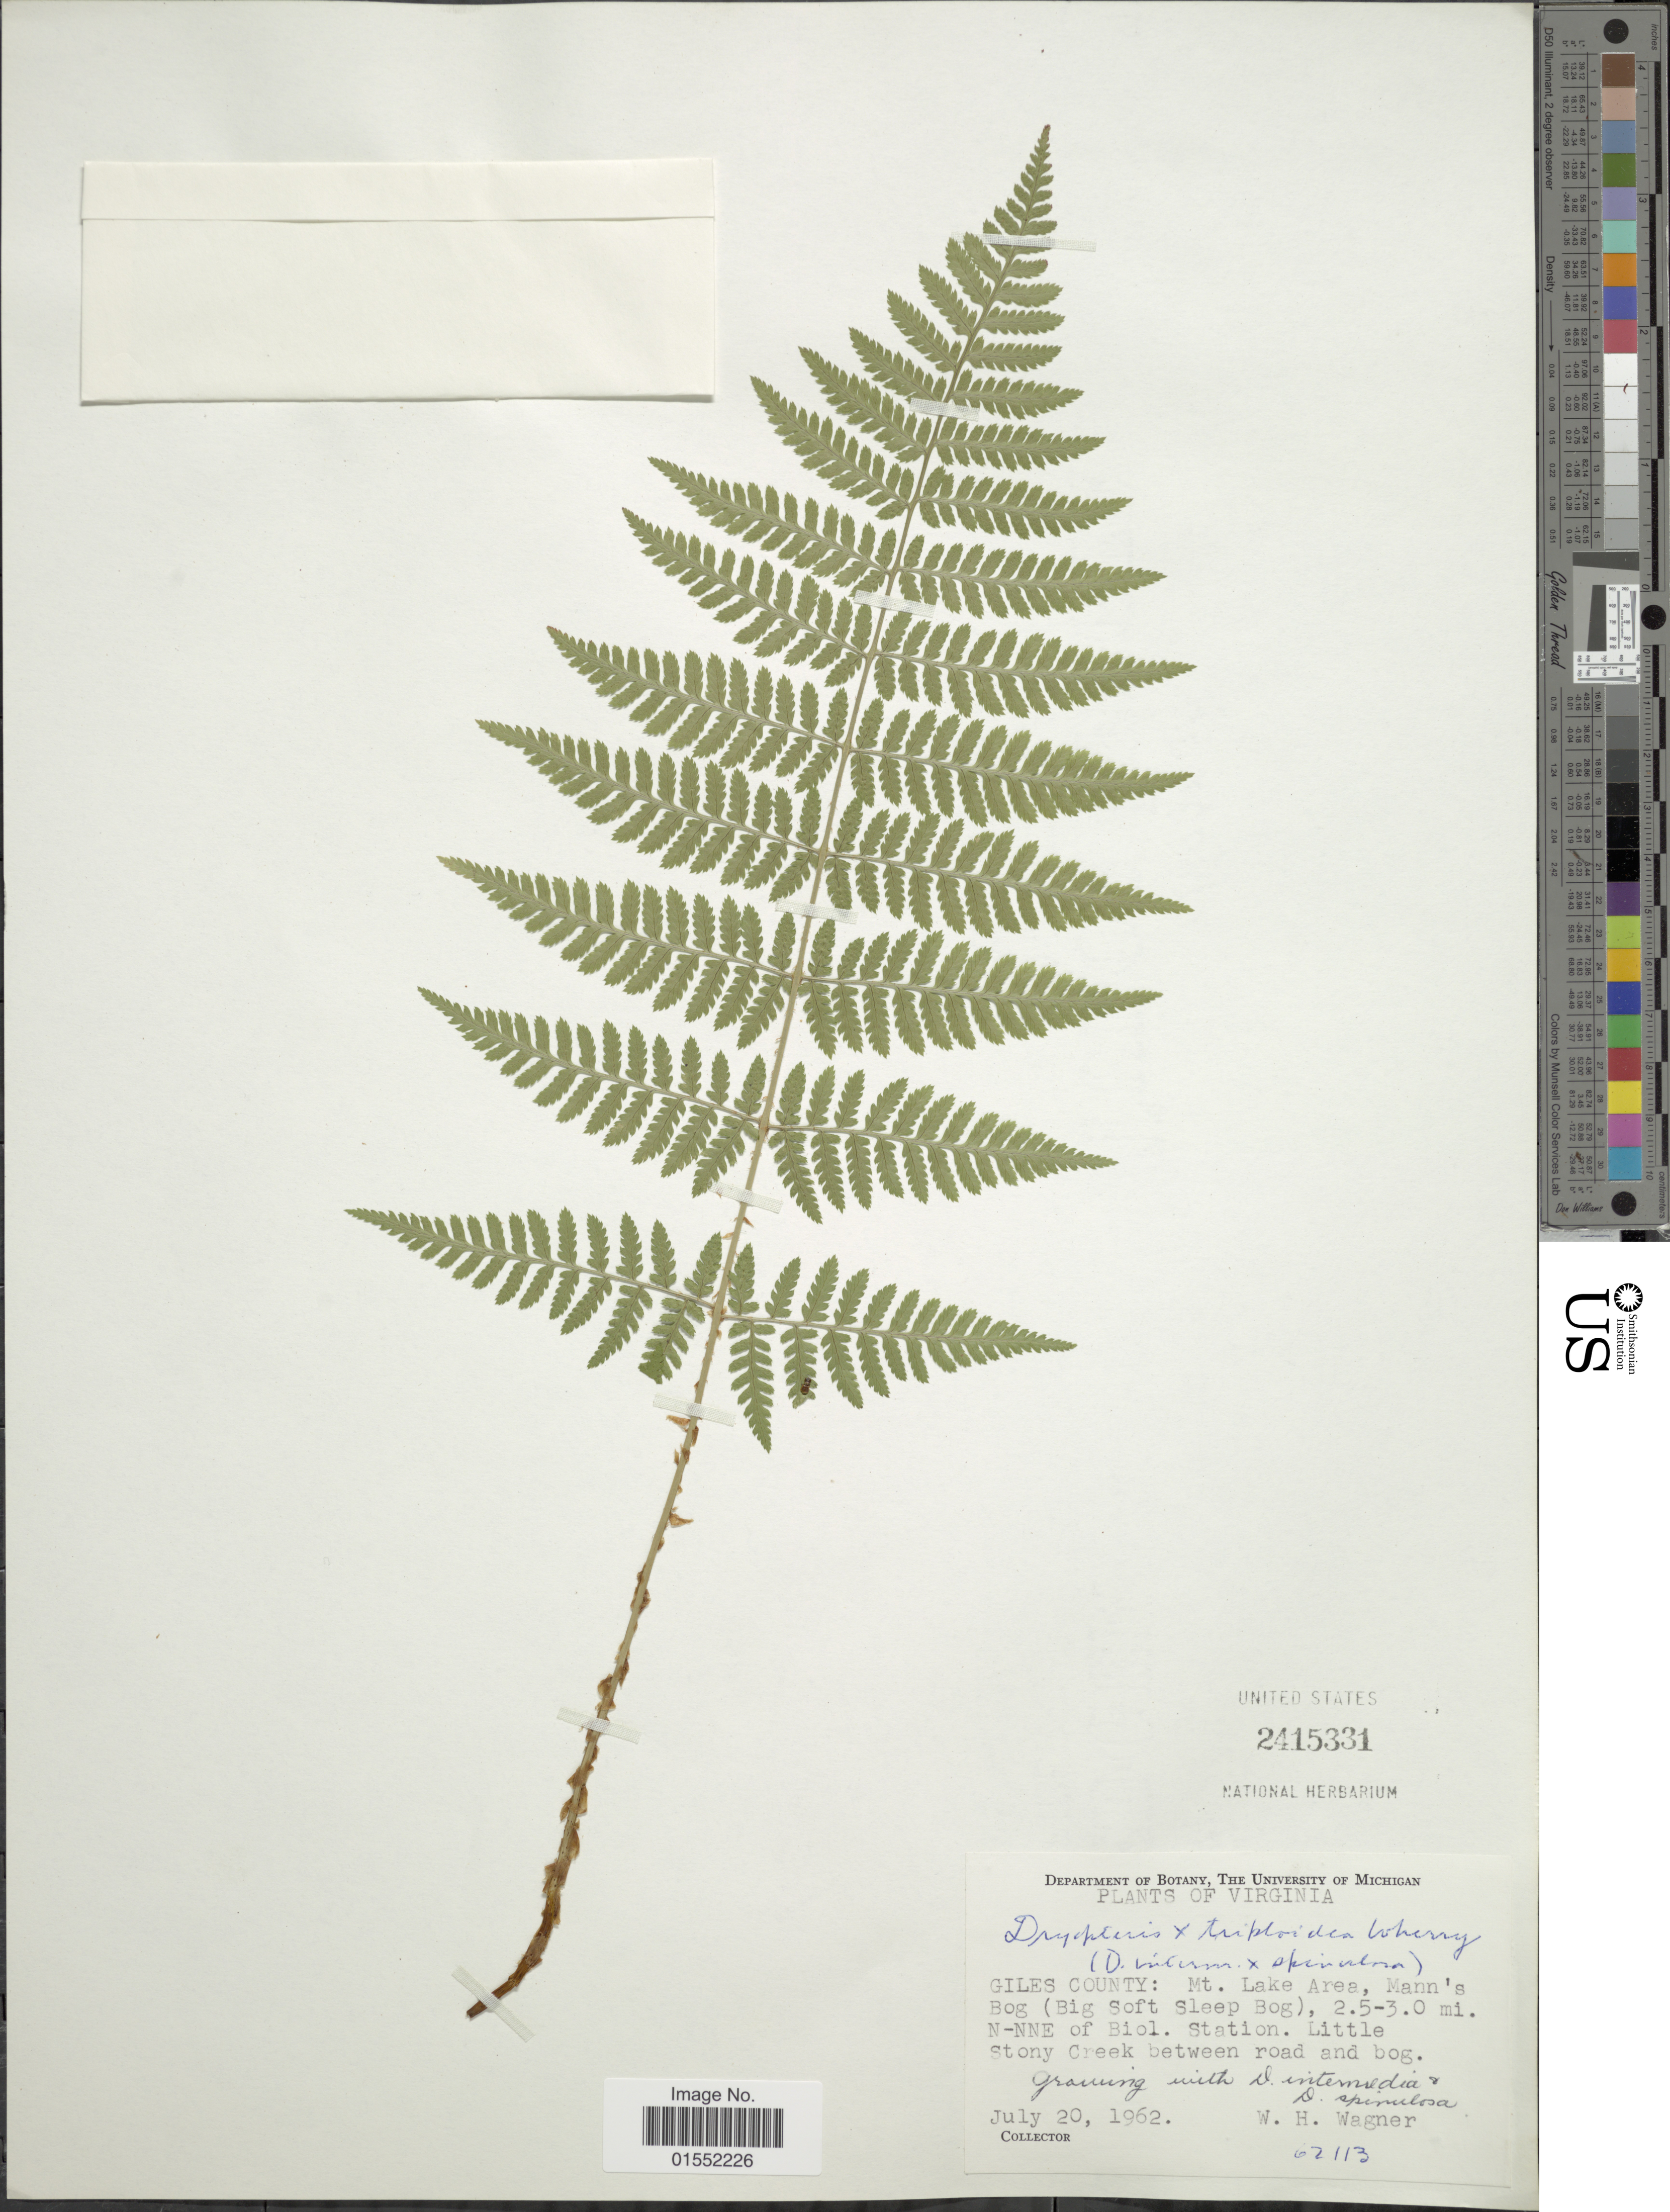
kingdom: Plantae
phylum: Tracheophyta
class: Polypodiopsida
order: Polypodiales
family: Dryopteridaceae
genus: Dryopteris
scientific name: Dryopteris x triploidea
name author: Wherry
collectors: W. H. Wagner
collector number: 62113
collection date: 1962-07-20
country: United States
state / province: Virginia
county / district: Giles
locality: Mt. Lake Area, Mann's Bog (Big Soft Sleep Bog), 2.5-3.0 mi. N-NNE of Biol, Station, Little Stony Creek between road and bog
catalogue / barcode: US 2415331